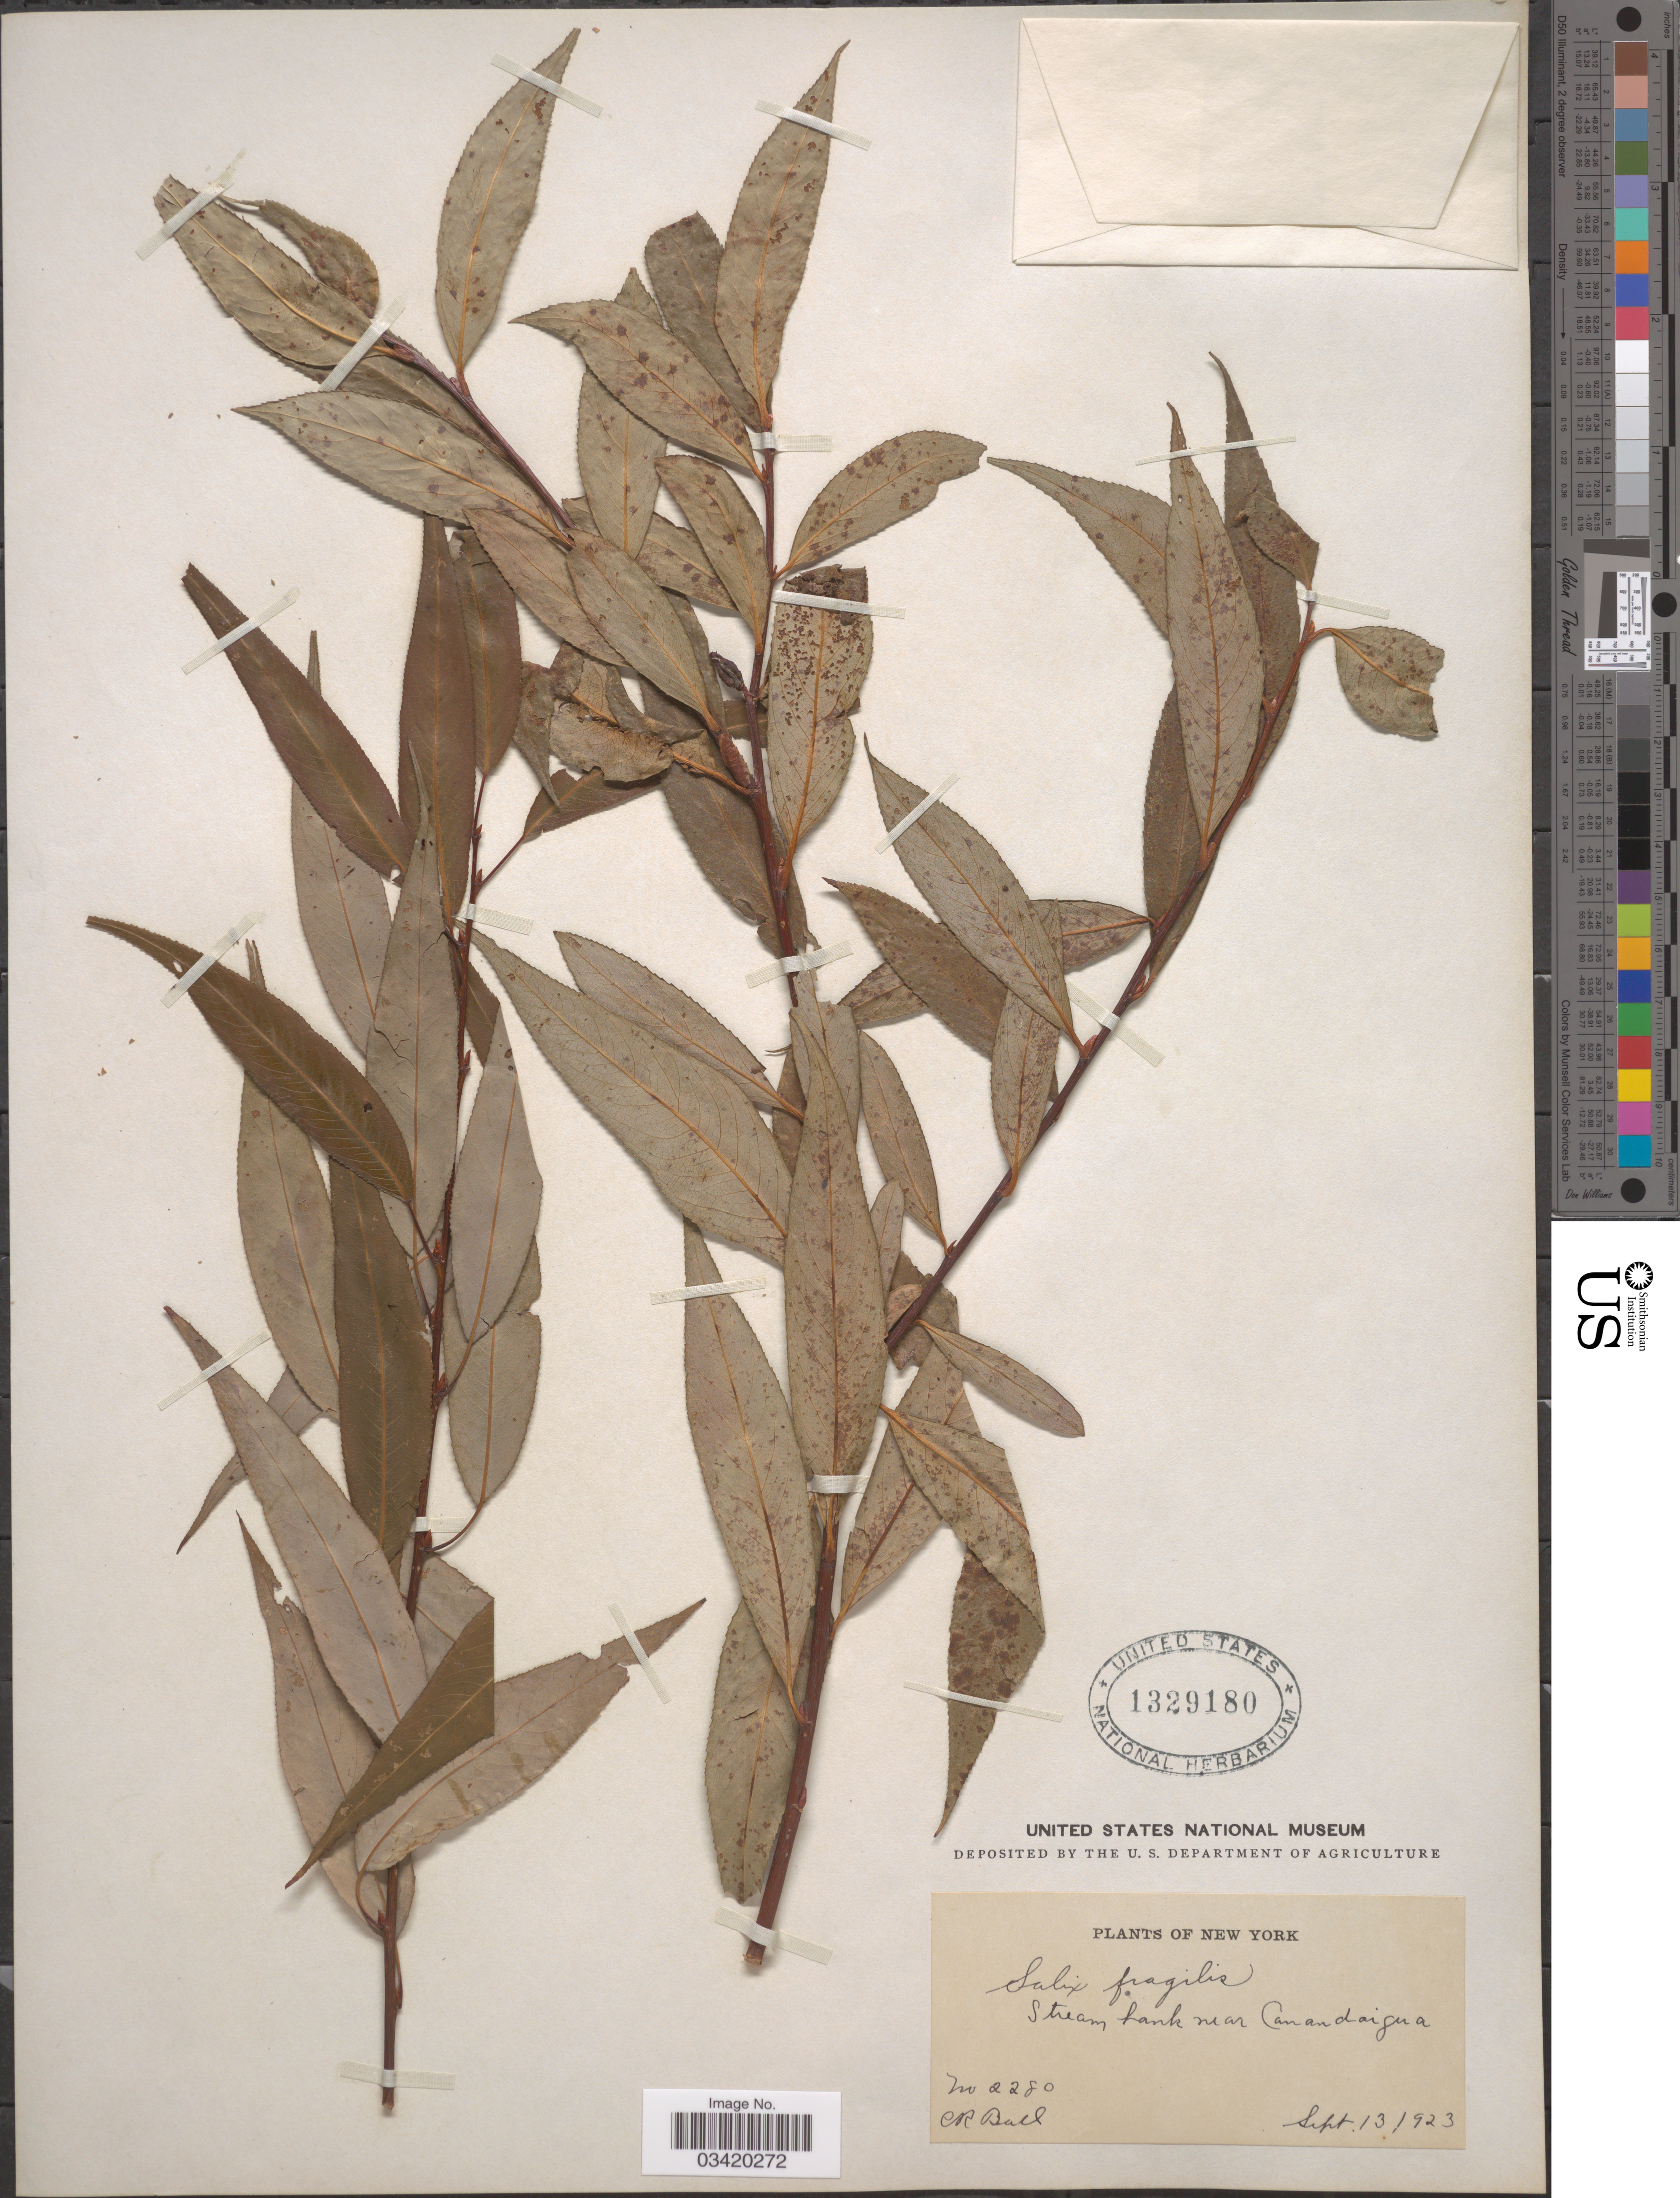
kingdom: Plantae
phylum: Tracheophyta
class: Magnoliopsida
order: Malpighiales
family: Salicaceae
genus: Salix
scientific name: Salix fragilis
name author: L.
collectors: C. R. Ball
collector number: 2280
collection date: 1923-09-13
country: United States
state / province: New York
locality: Stream bank near Canandaigua.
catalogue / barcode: US 1329180